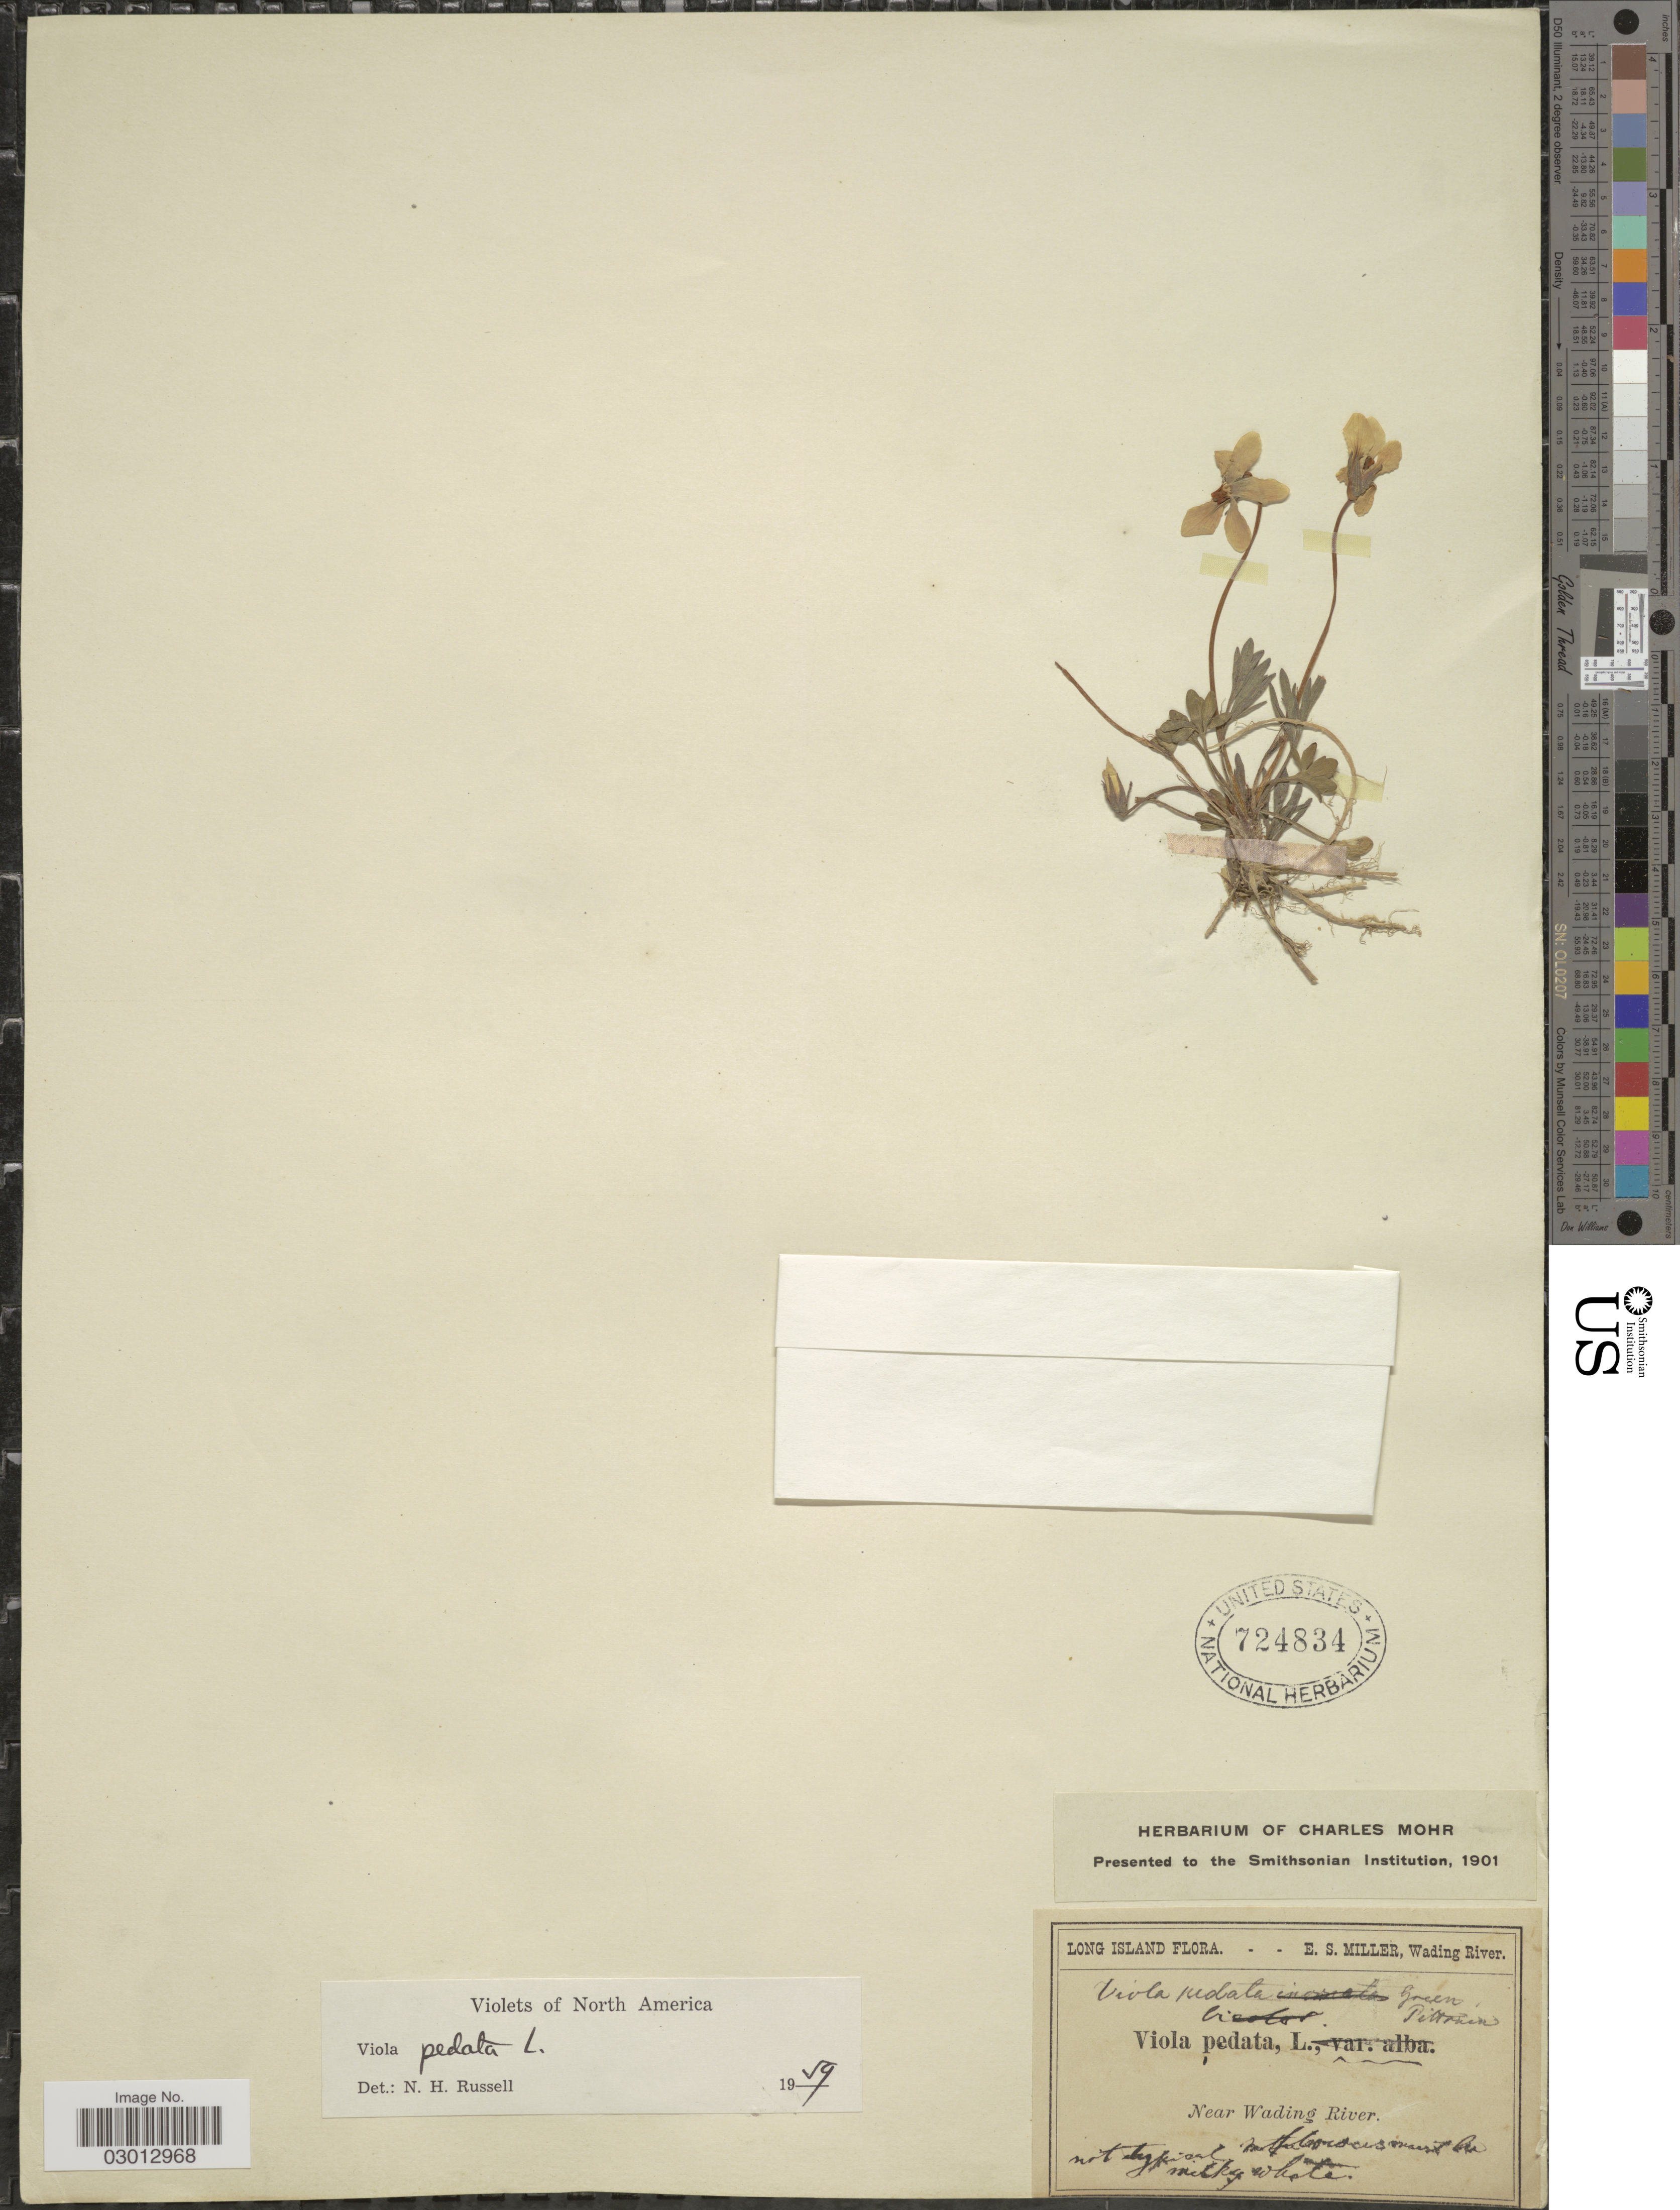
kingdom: Plantae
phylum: Tracheophyta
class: Magnoliopsida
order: Malpighiales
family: Violaceae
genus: Viola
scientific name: Viola pedata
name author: L.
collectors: E. S. Miller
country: United States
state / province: New York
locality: Long Island. Near Wading River.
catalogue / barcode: US 724834